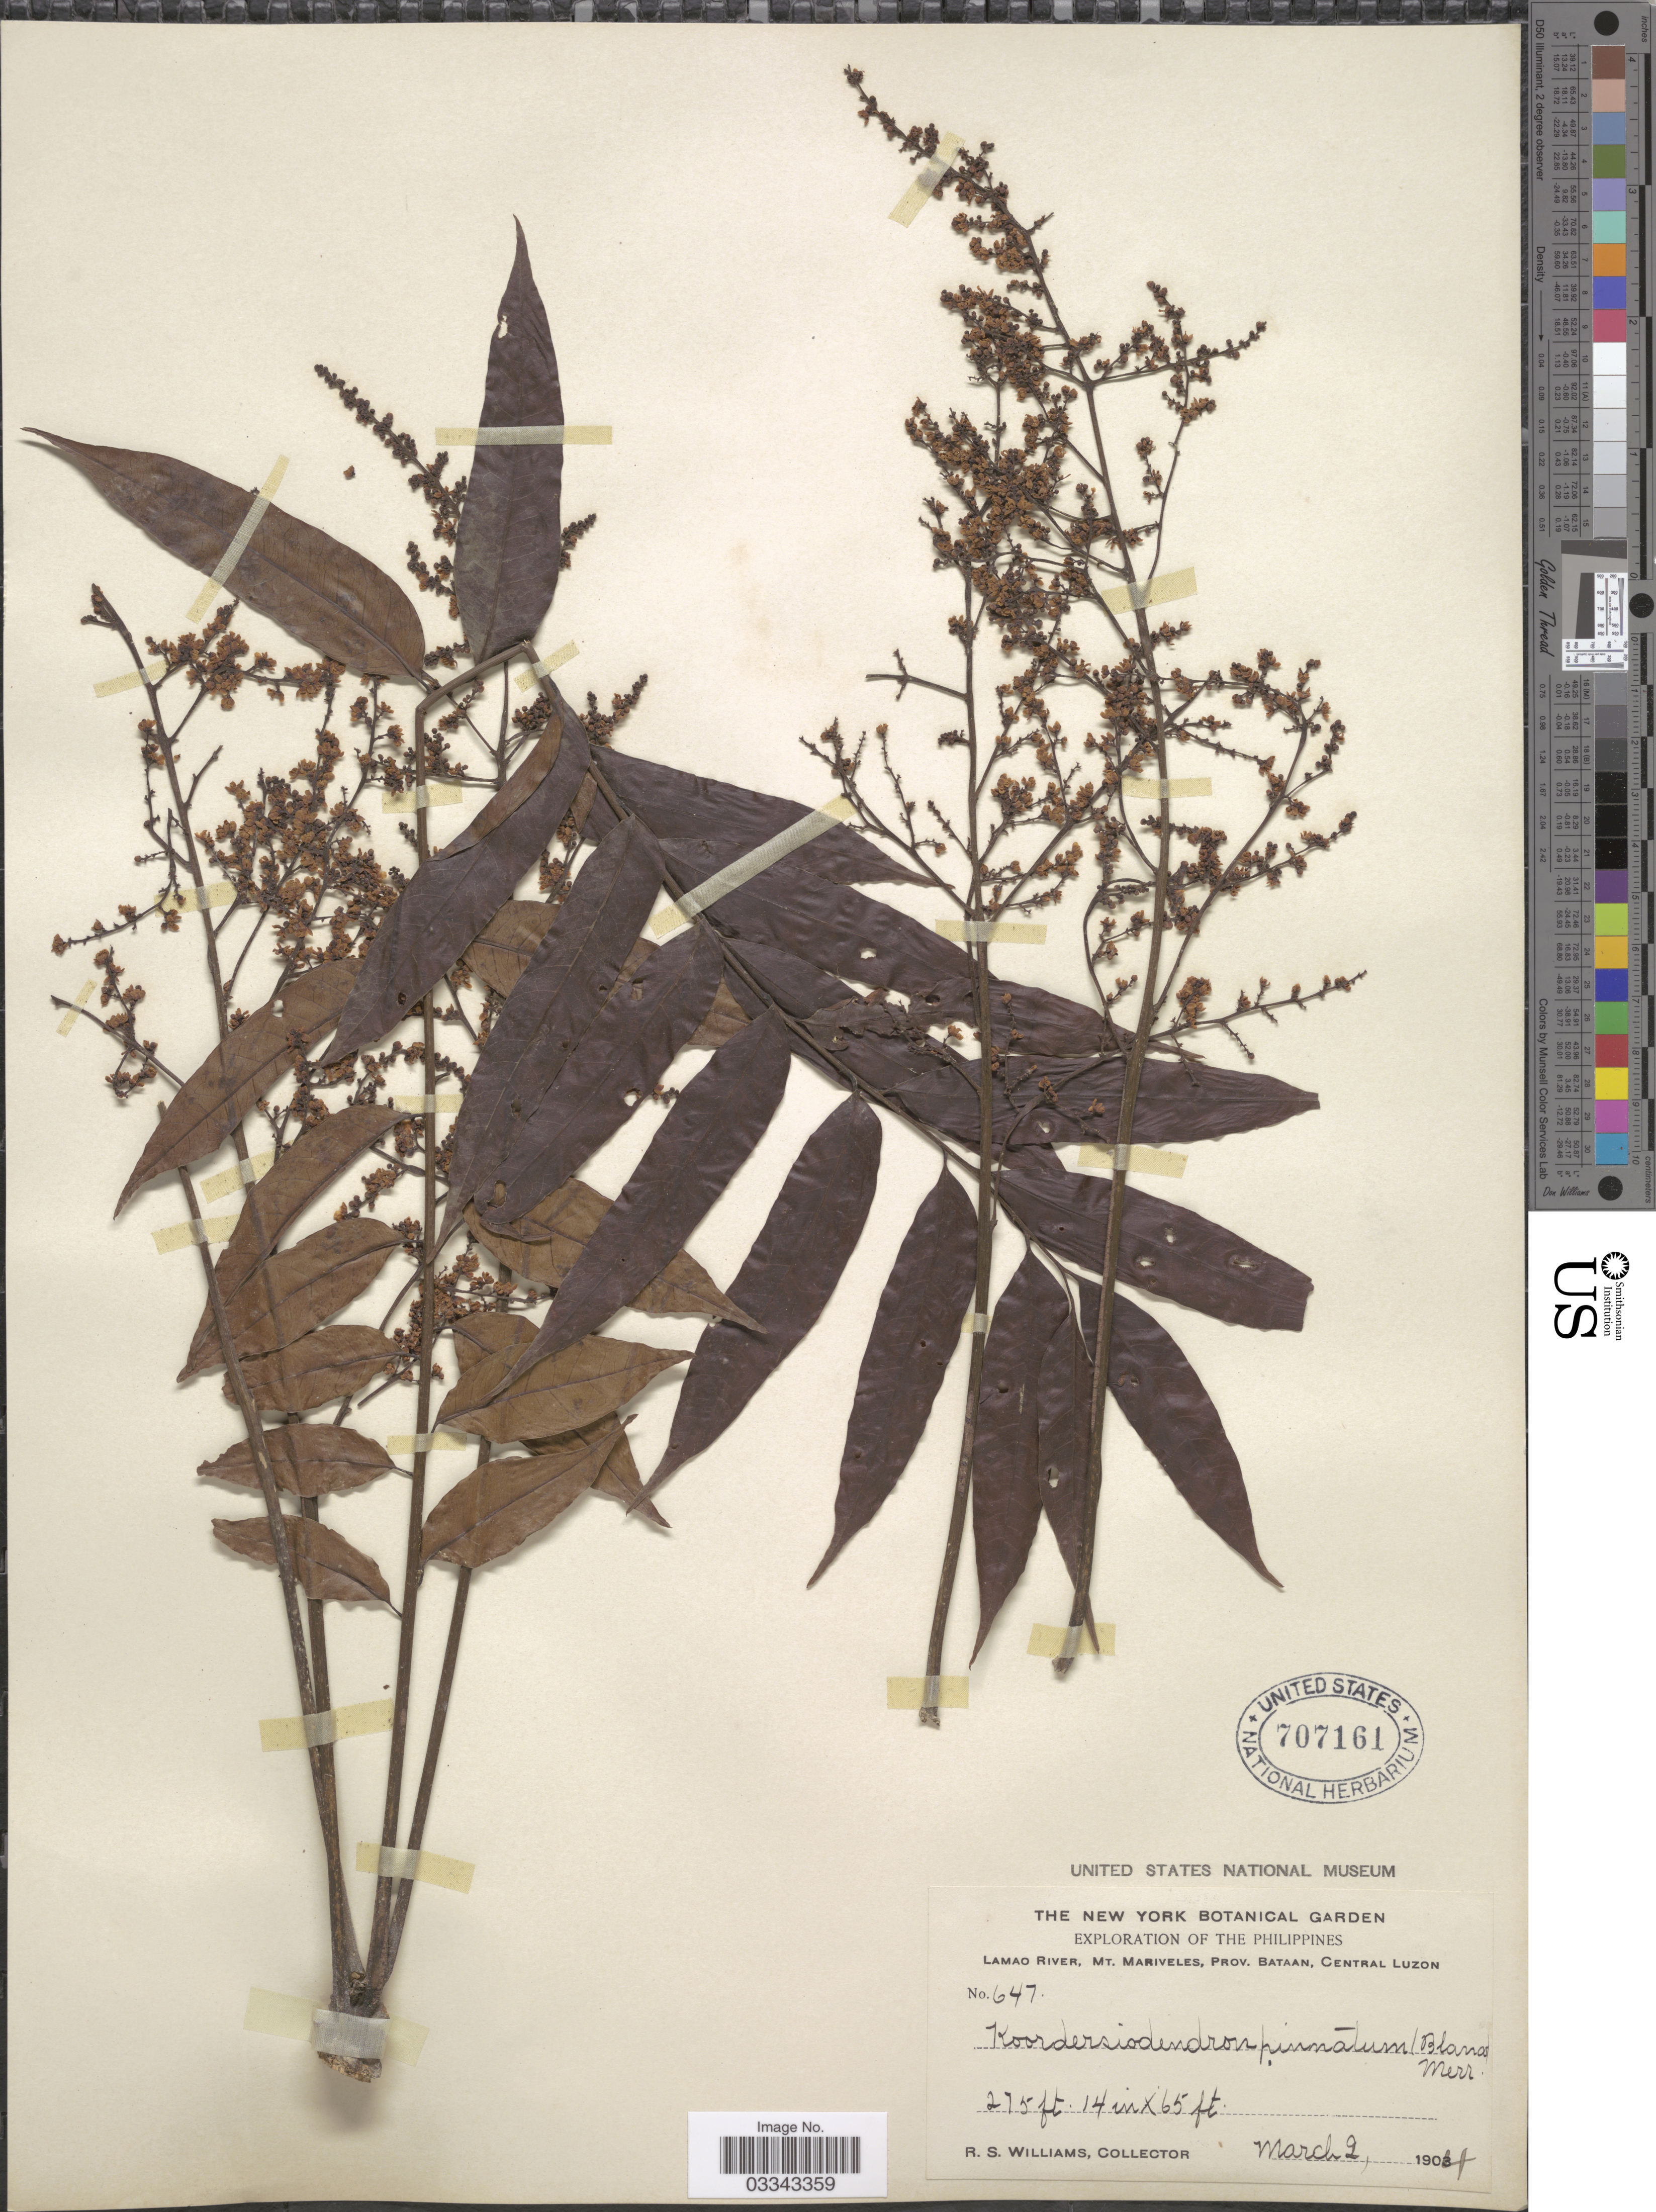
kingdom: Plantae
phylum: Tracheophyta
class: Magnoliopsida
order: Sapindales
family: Anacardiaceae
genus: Koordersiodendron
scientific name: Koordersiodendron pinnatum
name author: (Blanco) Merr.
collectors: R. S. Williams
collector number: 647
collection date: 1904-03-02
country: Philippines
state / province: Central Luzon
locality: Lamao River, Mt. Mariveles, Prov. Bataan.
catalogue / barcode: US 707161